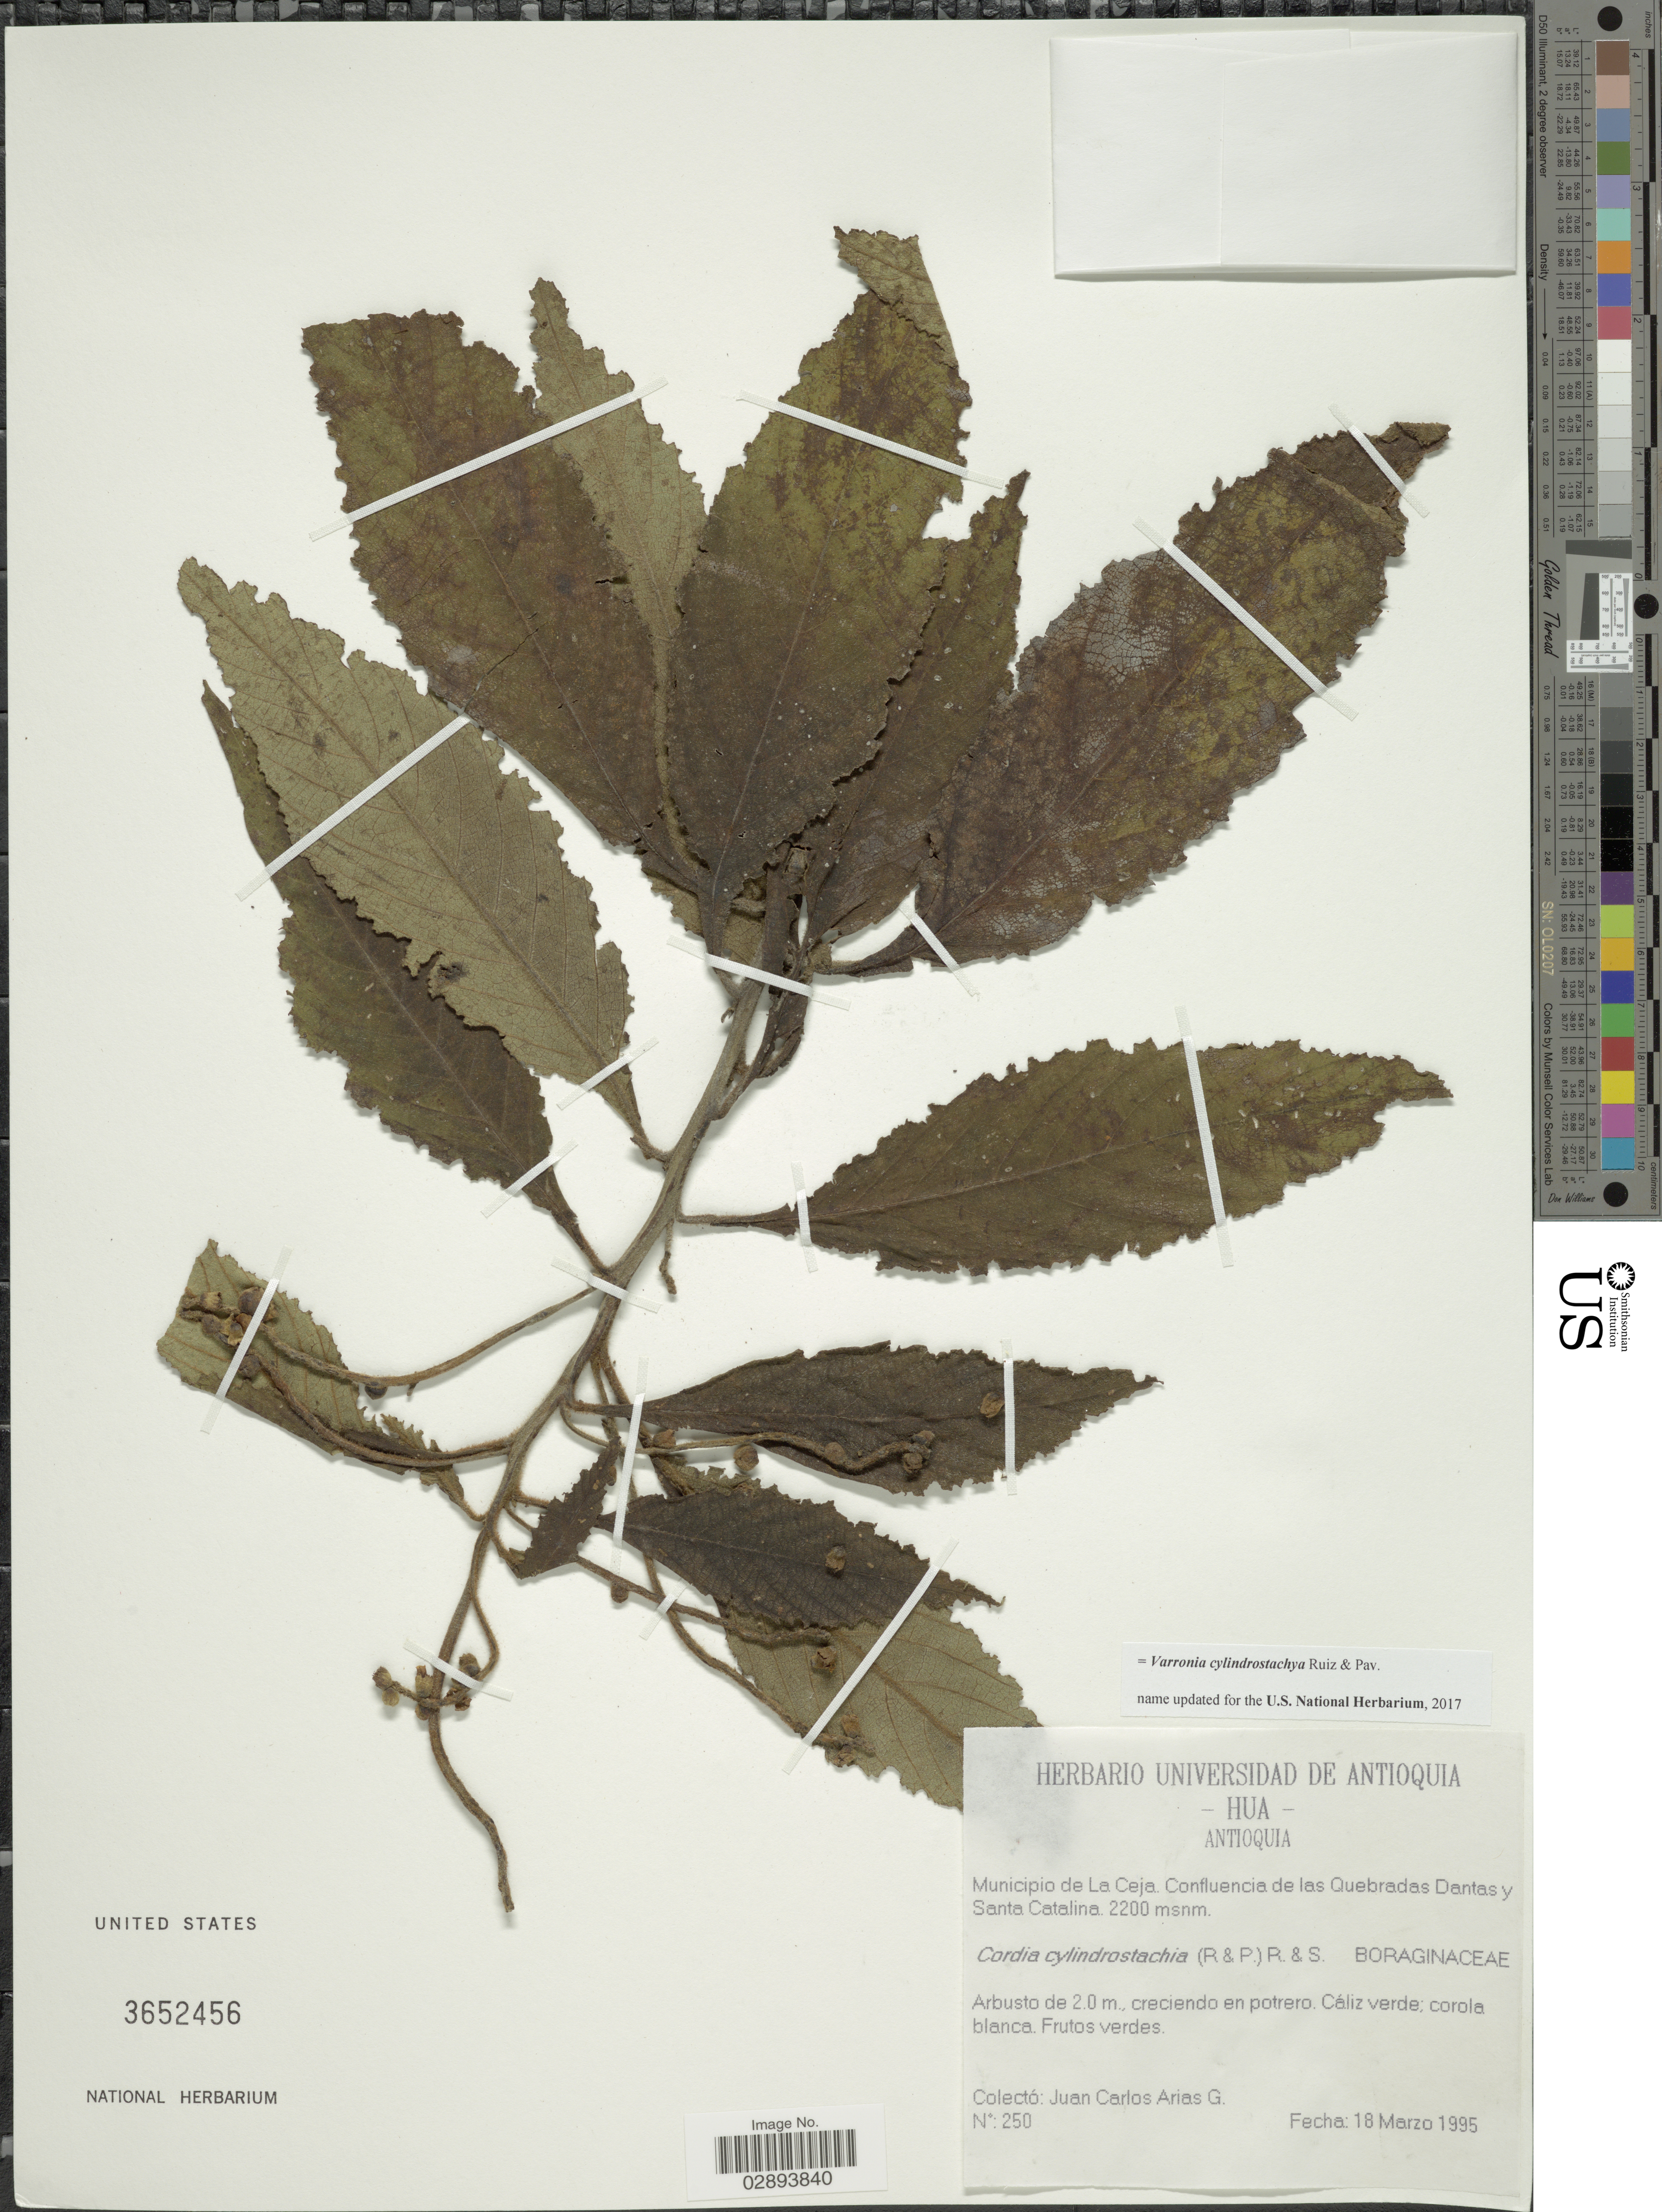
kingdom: Plantae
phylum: Tracheophyta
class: Magnoliopsida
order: Boraginales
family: Cordiaceae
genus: Varronia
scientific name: Varronia cylindrostachya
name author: Ruiz & Pav.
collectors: J. Arias G.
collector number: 250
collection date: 1995-03-18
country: Colombia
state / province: Antioquia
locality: Municipio de La Ceja, Confluencia de las Quebradas Dantas y Santa Catalina.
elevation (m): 2200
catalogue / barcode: US 3652456